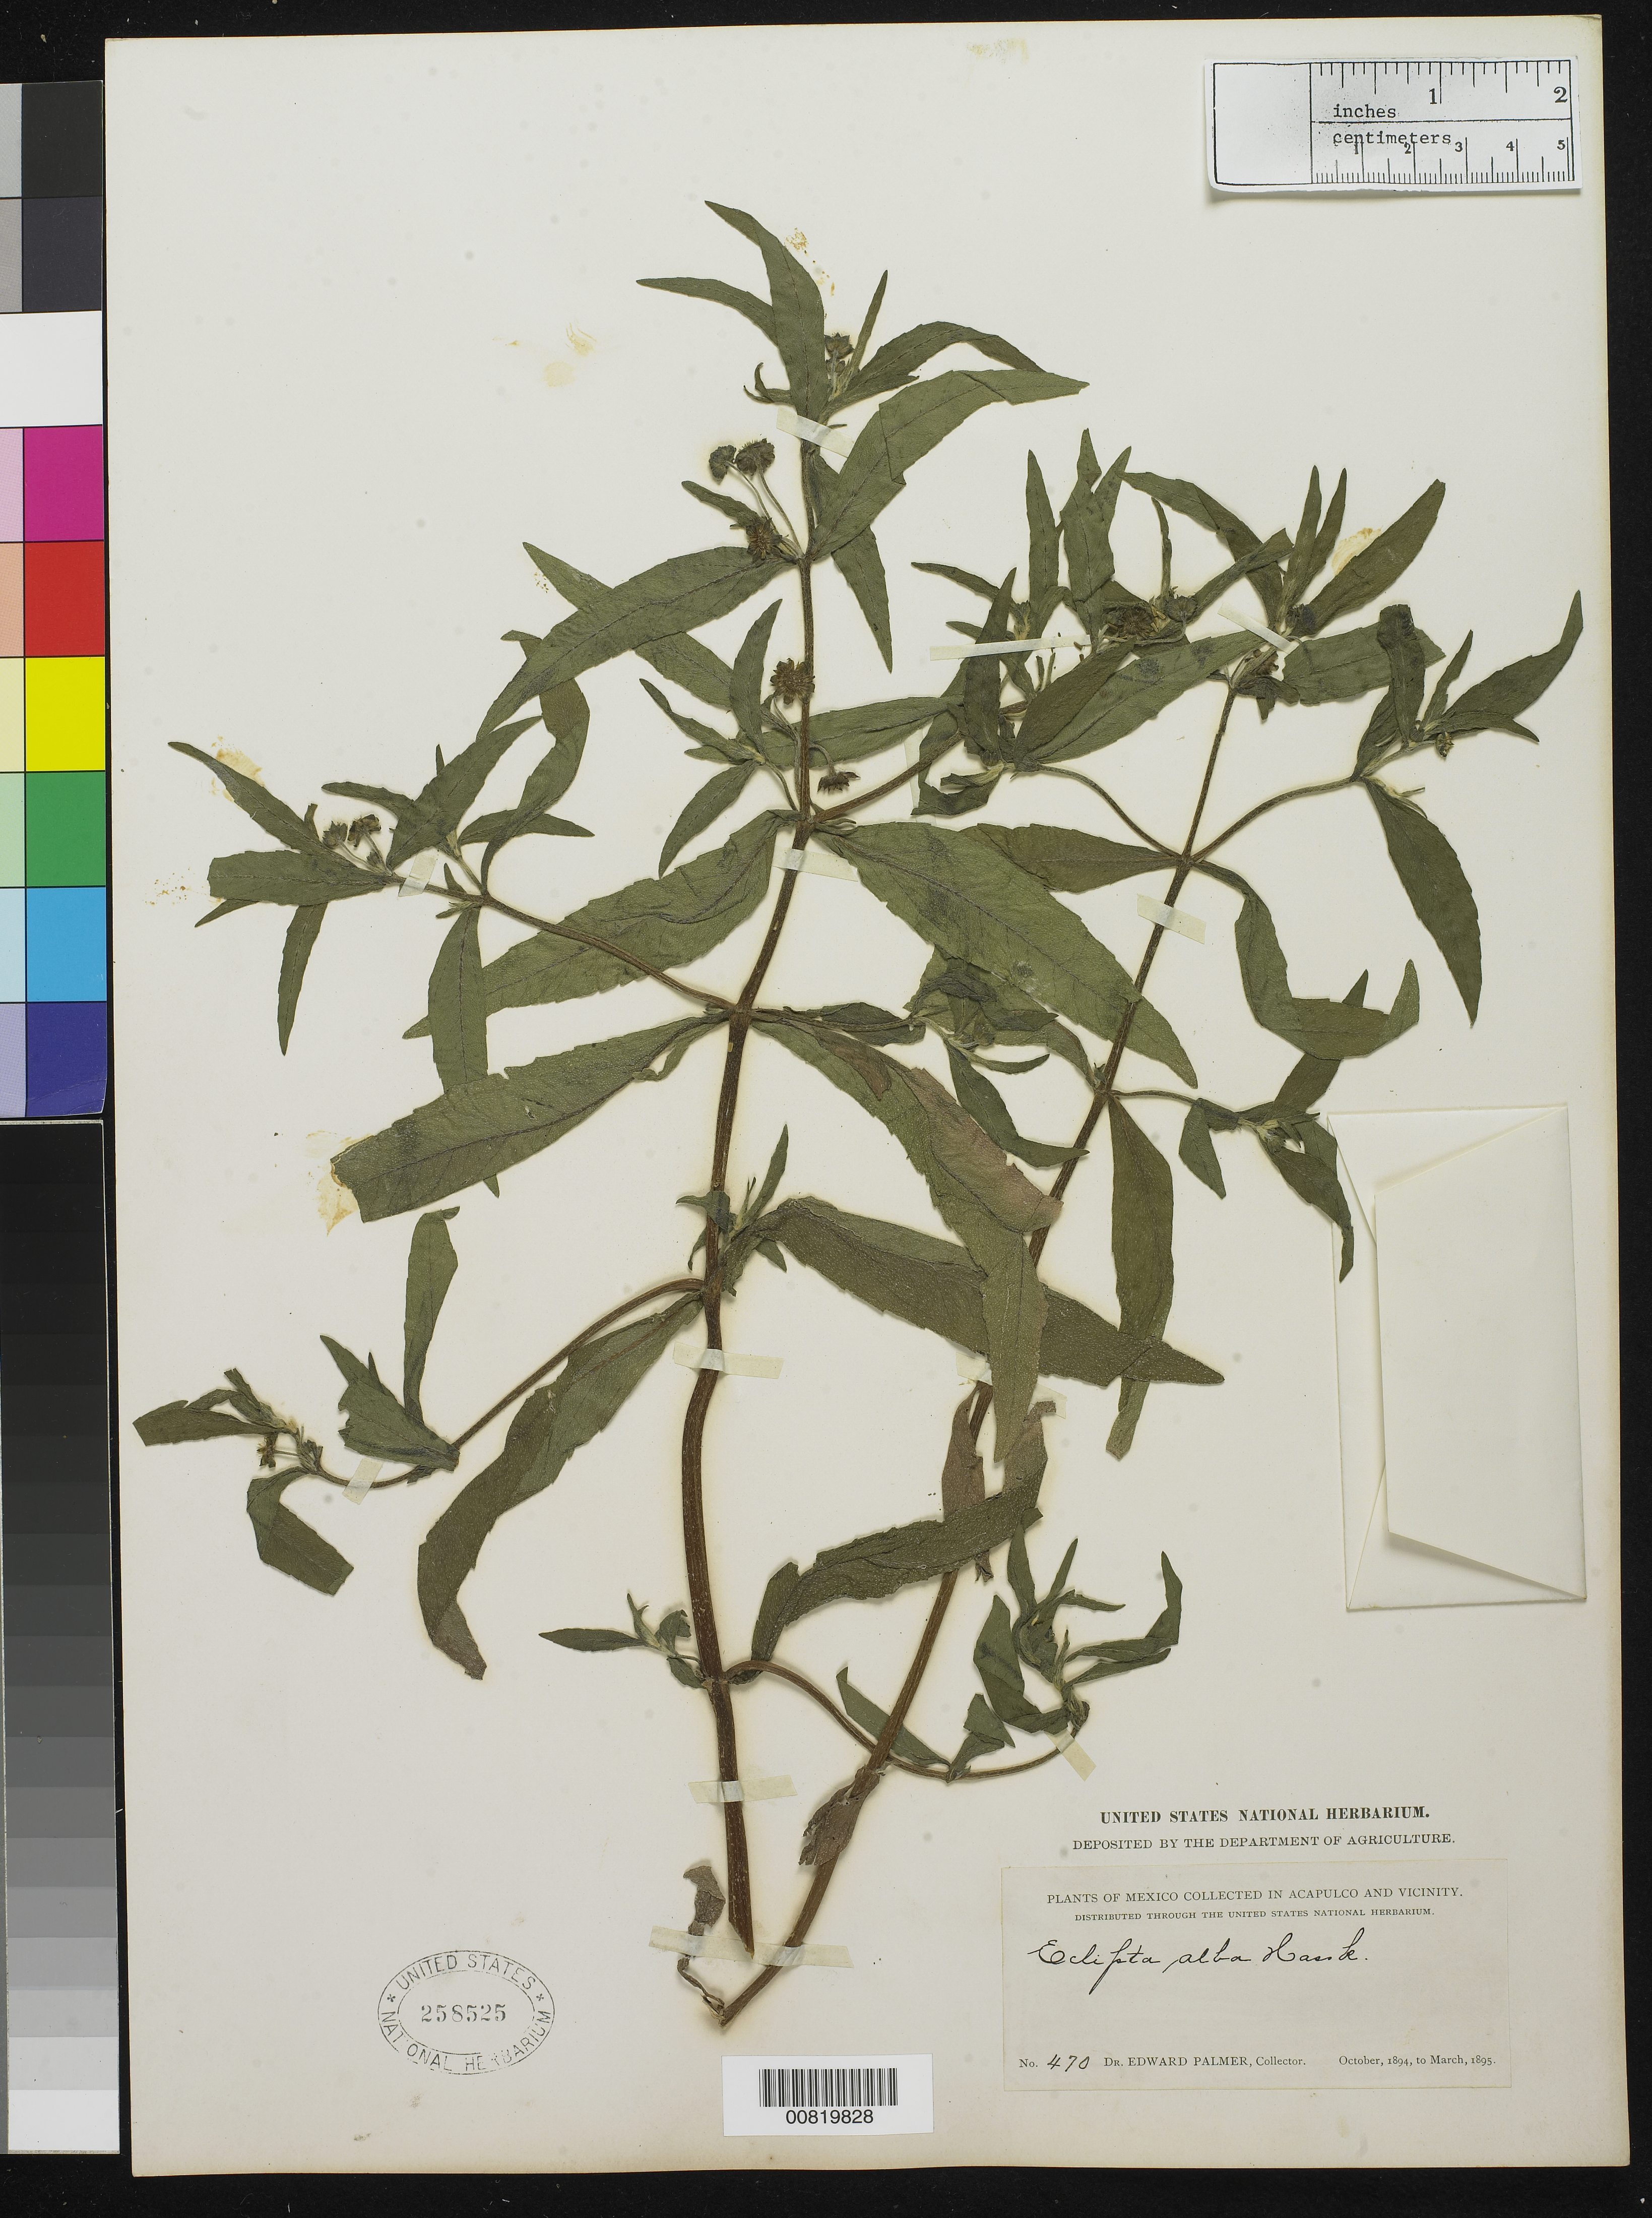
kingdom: Plantae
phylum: Tracheophyta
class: Magnoliopsida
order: Asterales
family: Asteraceae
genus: Eclipta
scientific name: Eclipta alba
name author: (L.) Hassk.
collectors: E. Palmer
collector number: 470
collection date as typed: Oct 1894 to -- Mar 1895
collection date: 1894-10/1895-03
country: Mexico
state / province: Guerrero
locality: Acapulco, Guerrero and vicinity.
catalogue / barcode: US 258525